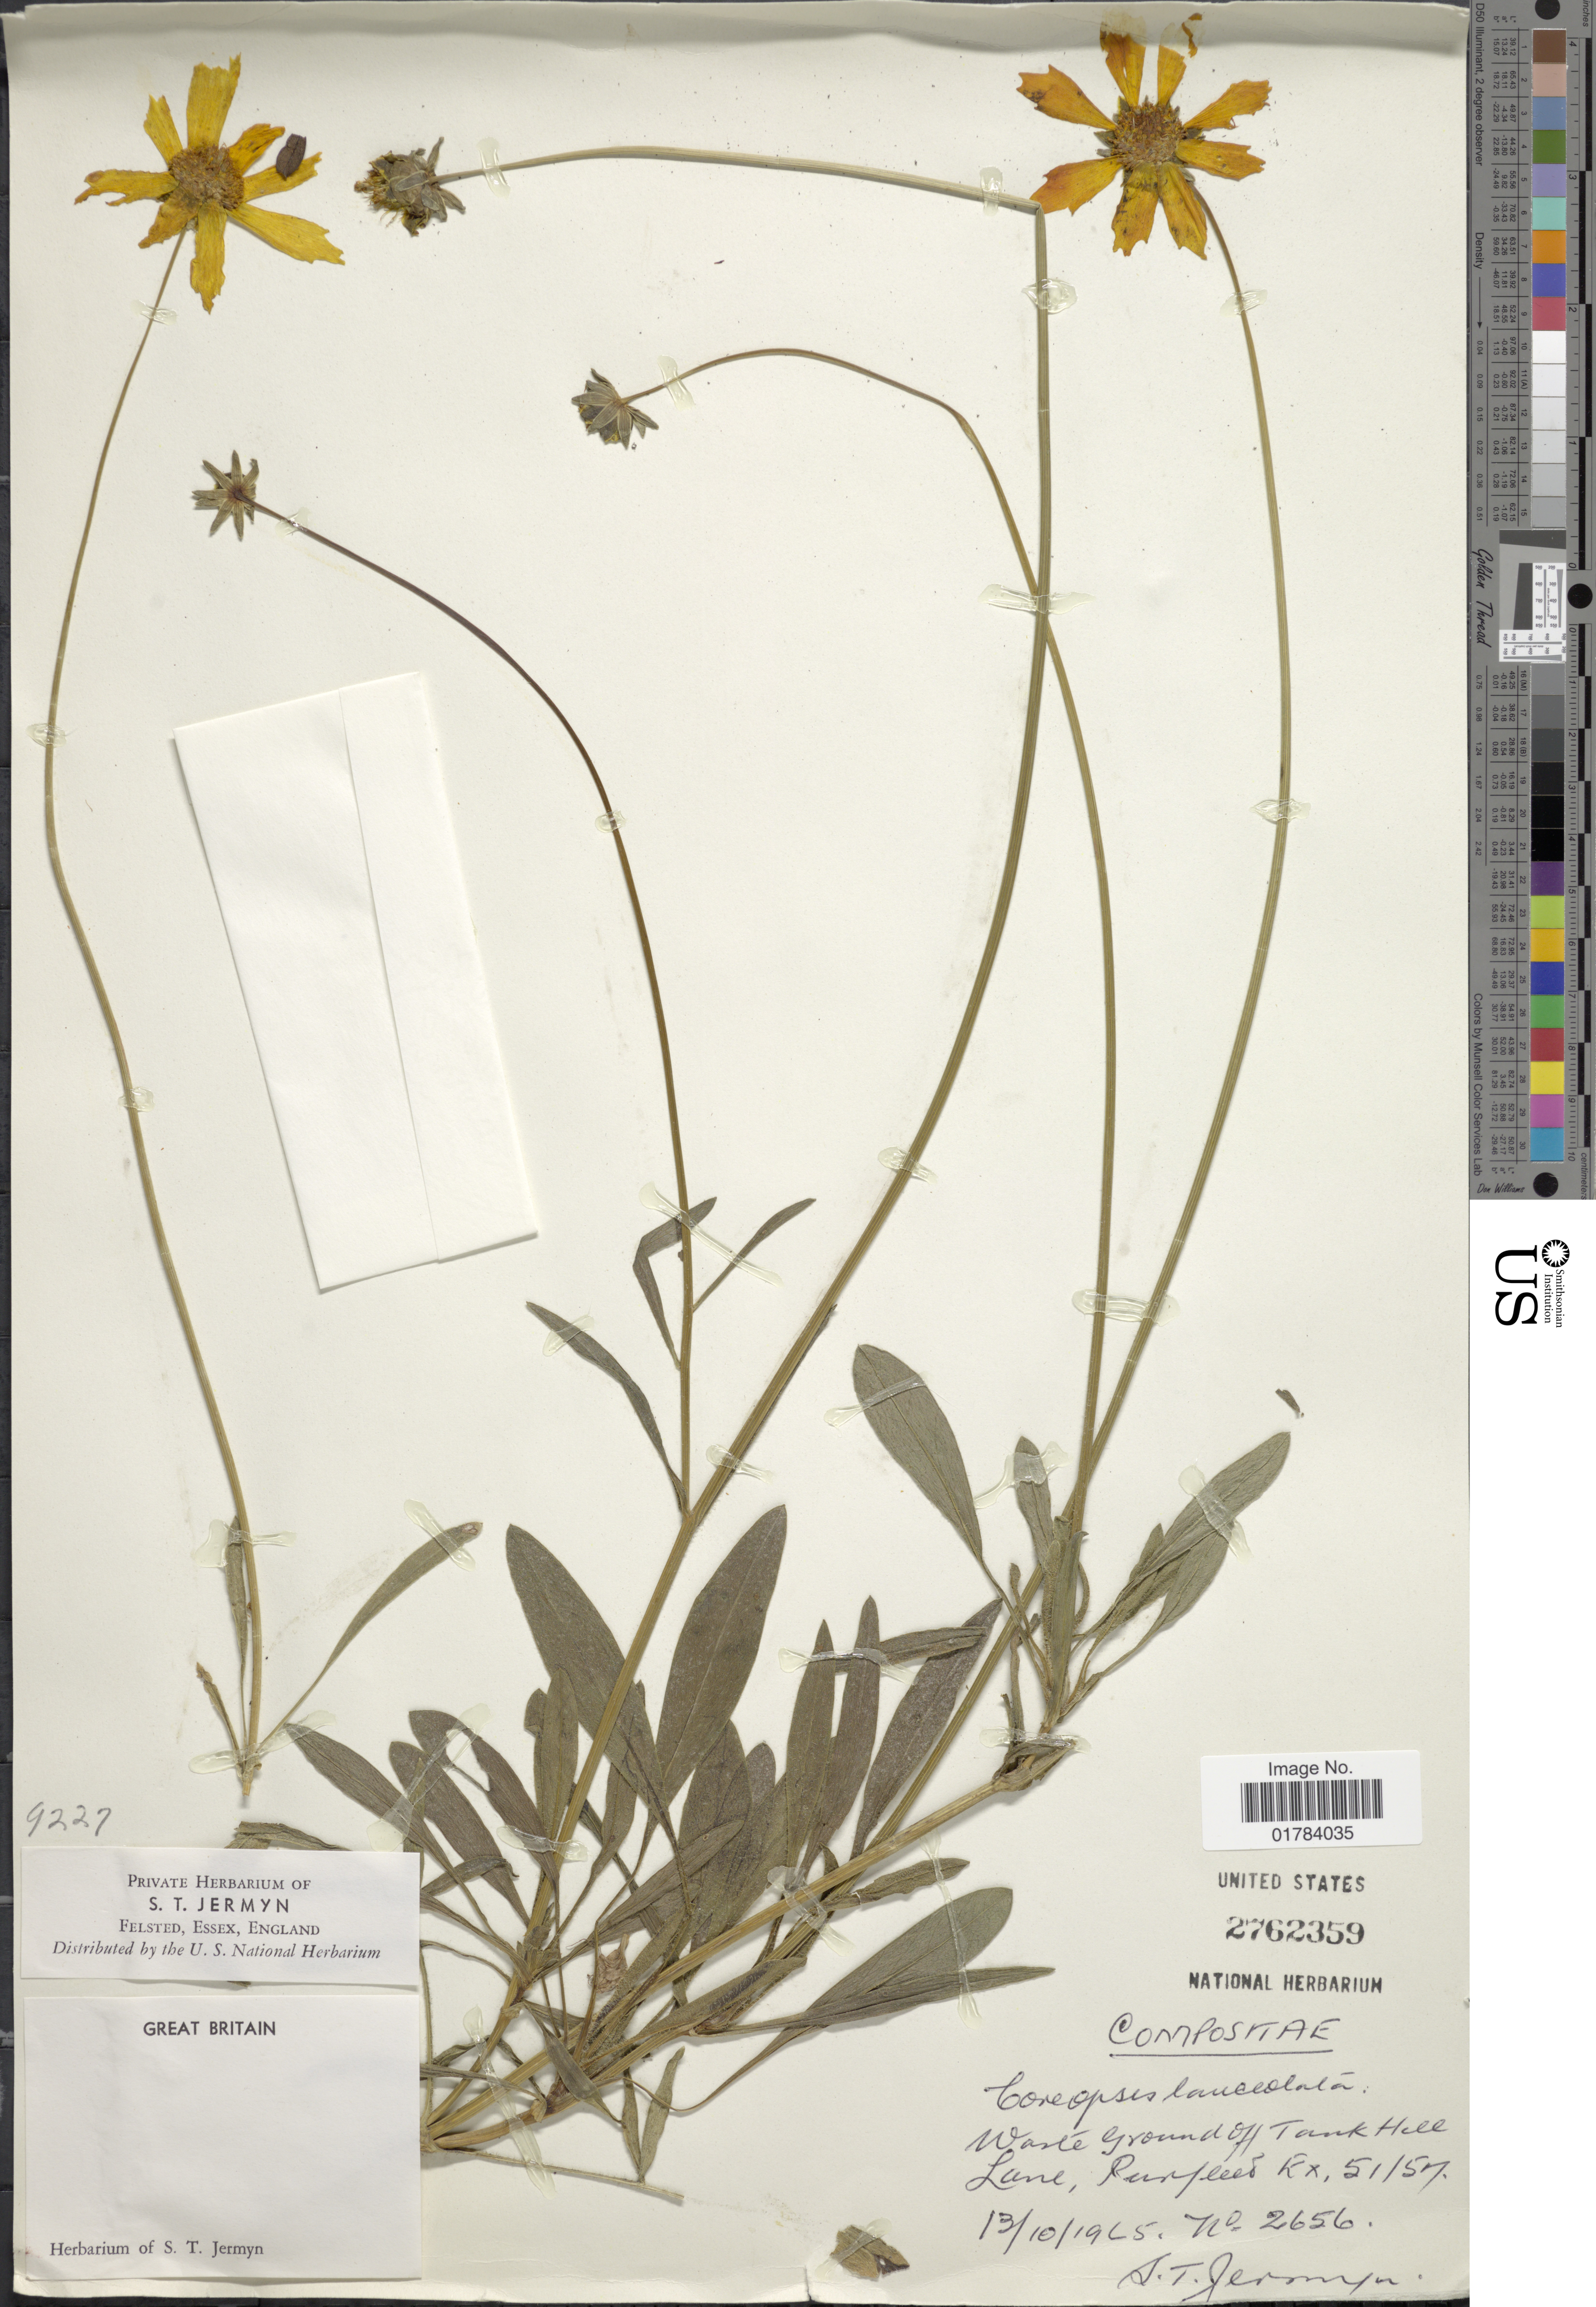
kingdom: Plantae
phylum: Tracheophyta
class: Magnoliopsida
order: Asterales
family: Asteraceae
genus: Coreopsis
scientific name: Coreopsis lanceolata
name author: L.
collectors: S. Jermyn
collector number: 2656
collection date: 1925-10-13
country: United Kingdom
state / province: England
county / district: Essex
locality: Great Britain, Waste ground off Tank Hill Lane, Purfleet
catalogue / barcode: US 2762359